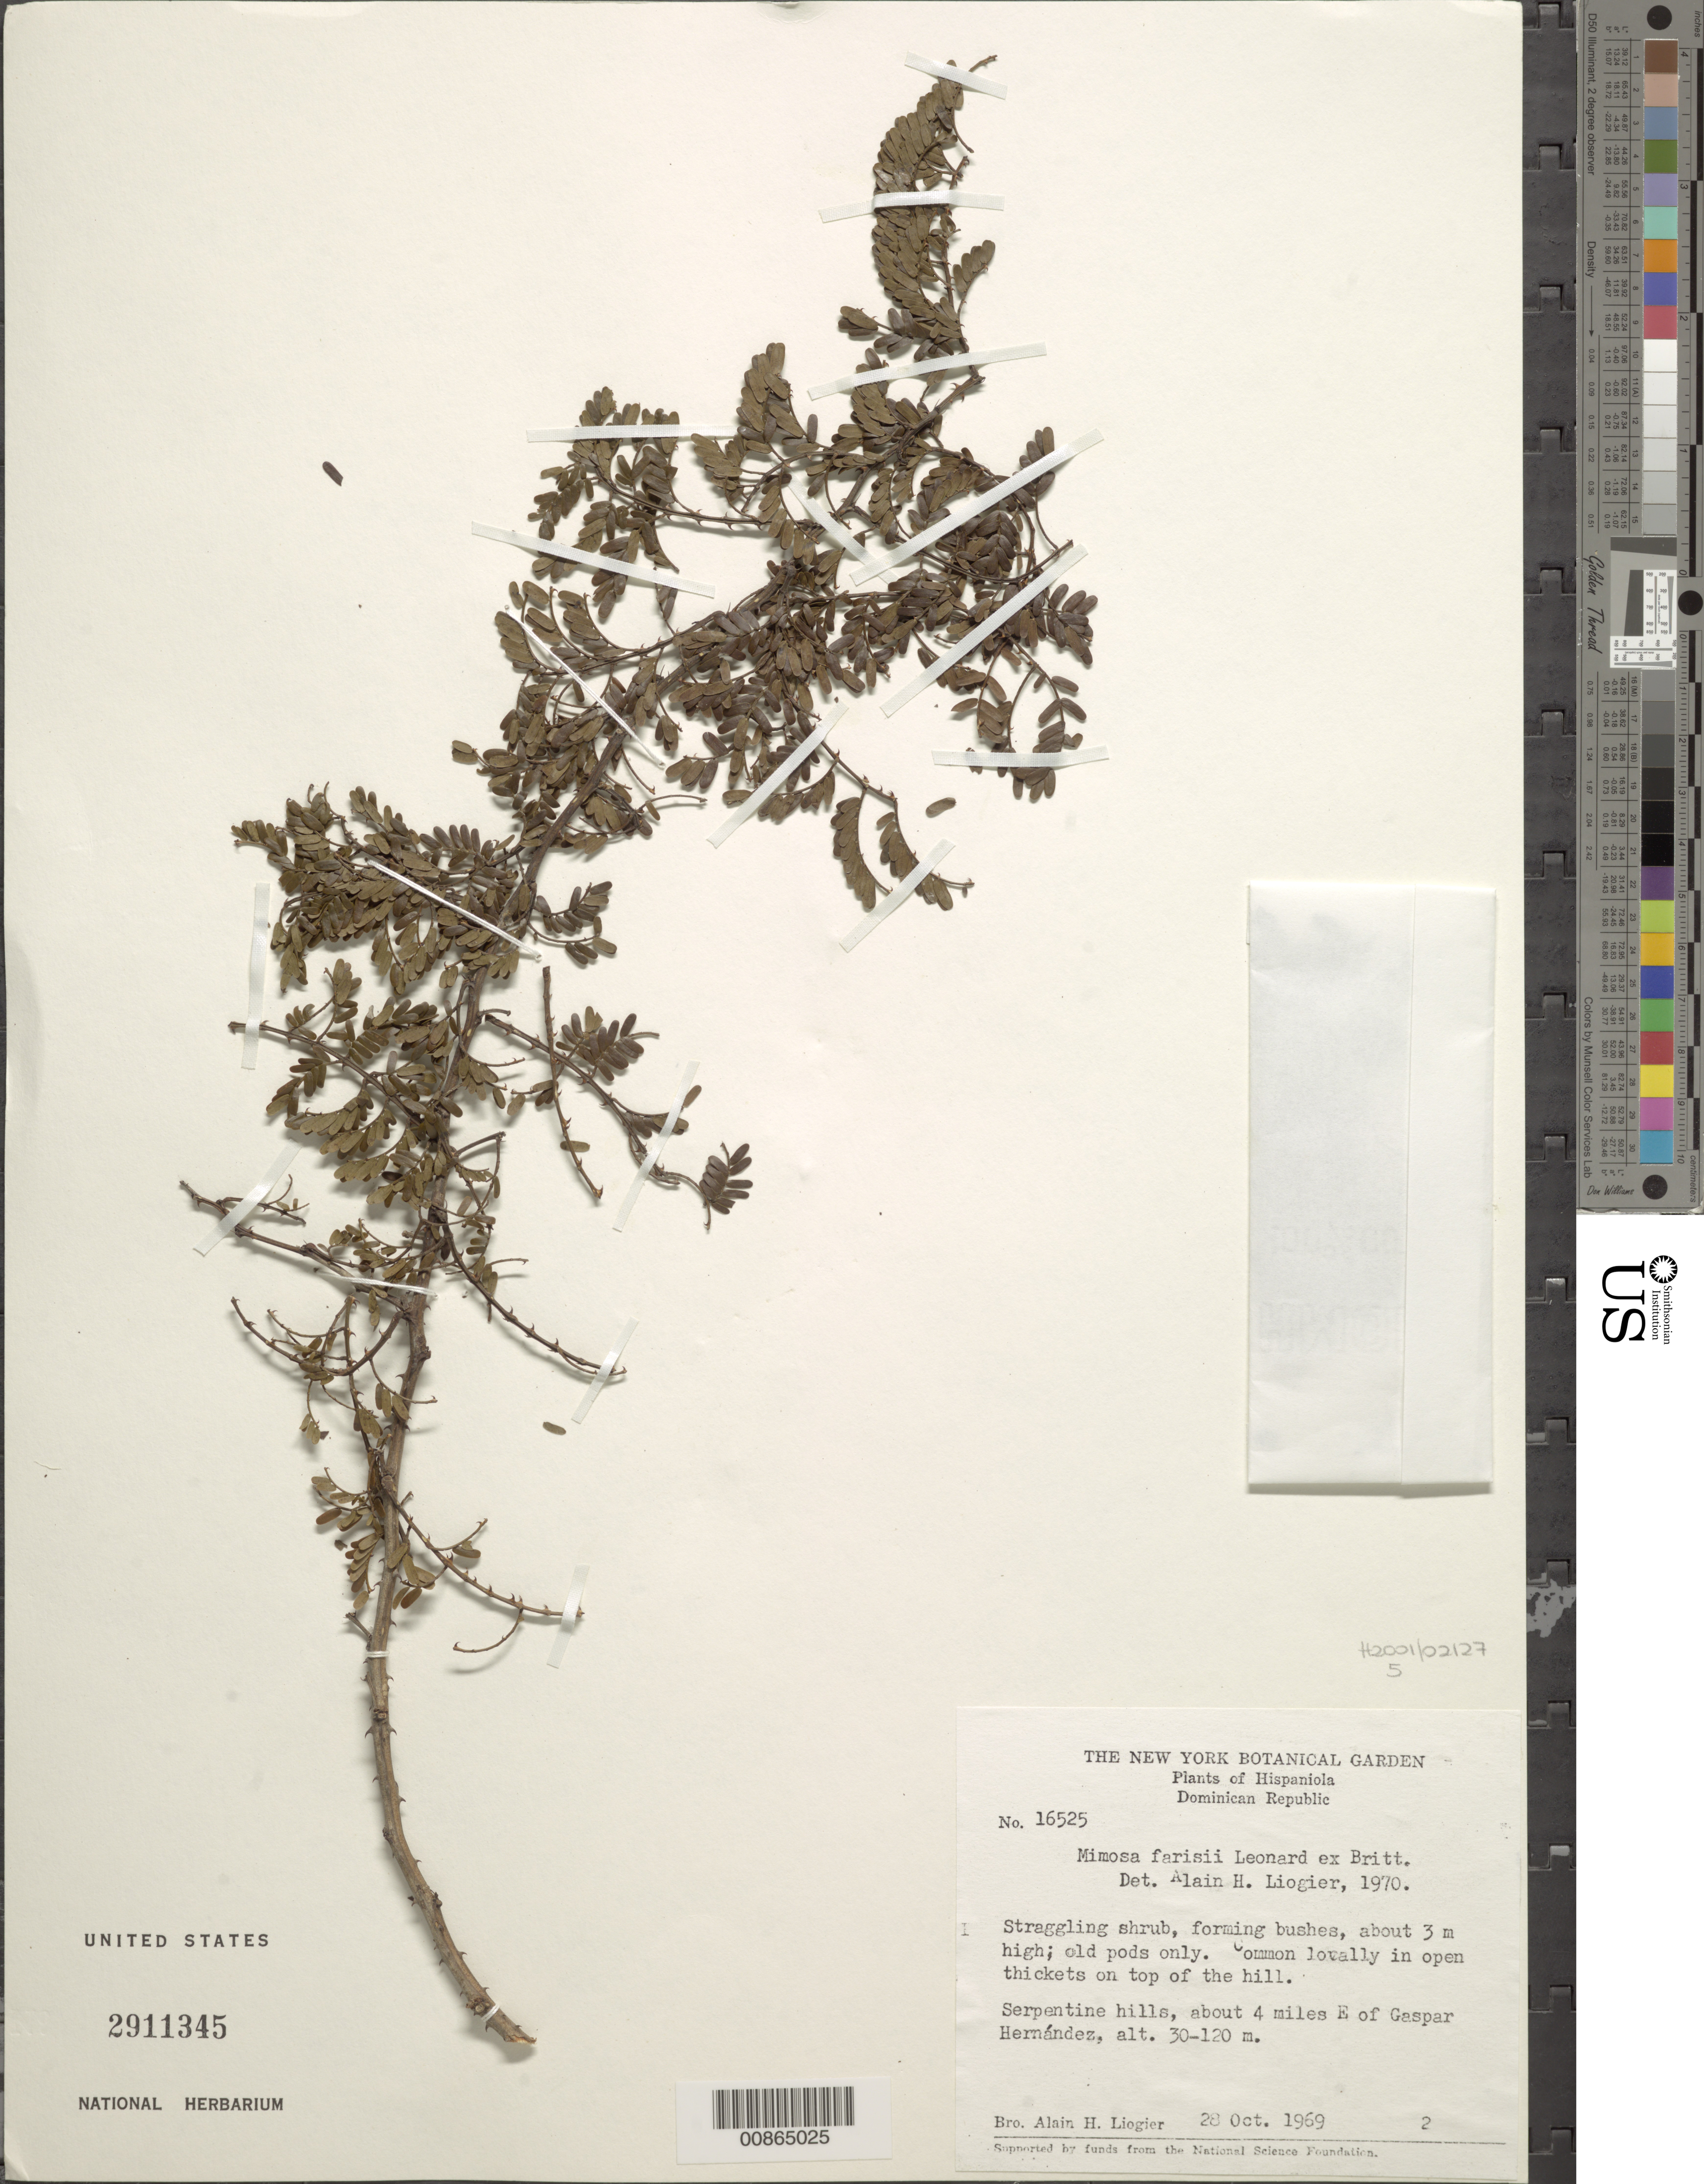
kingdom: Plantae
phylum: Tracheophyta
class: Magnoliopsida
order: Fabales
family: Fabaceae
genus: Mimosa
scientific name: Mimosa farisii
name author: Leonard ex Britton & Rose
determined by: Liogier, Alain H.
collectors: A. H. Liogier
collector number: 16525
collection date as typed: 28 Oct 1969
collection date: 1969-10-28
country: Dominican Republic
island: Hispaniola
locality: Serpentine hills, about 4 miles E of Gaspar Hernández.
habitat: Common locally in open thickets on top of the hill. Serpentine hill.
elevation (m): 30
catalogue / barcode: US 2911345